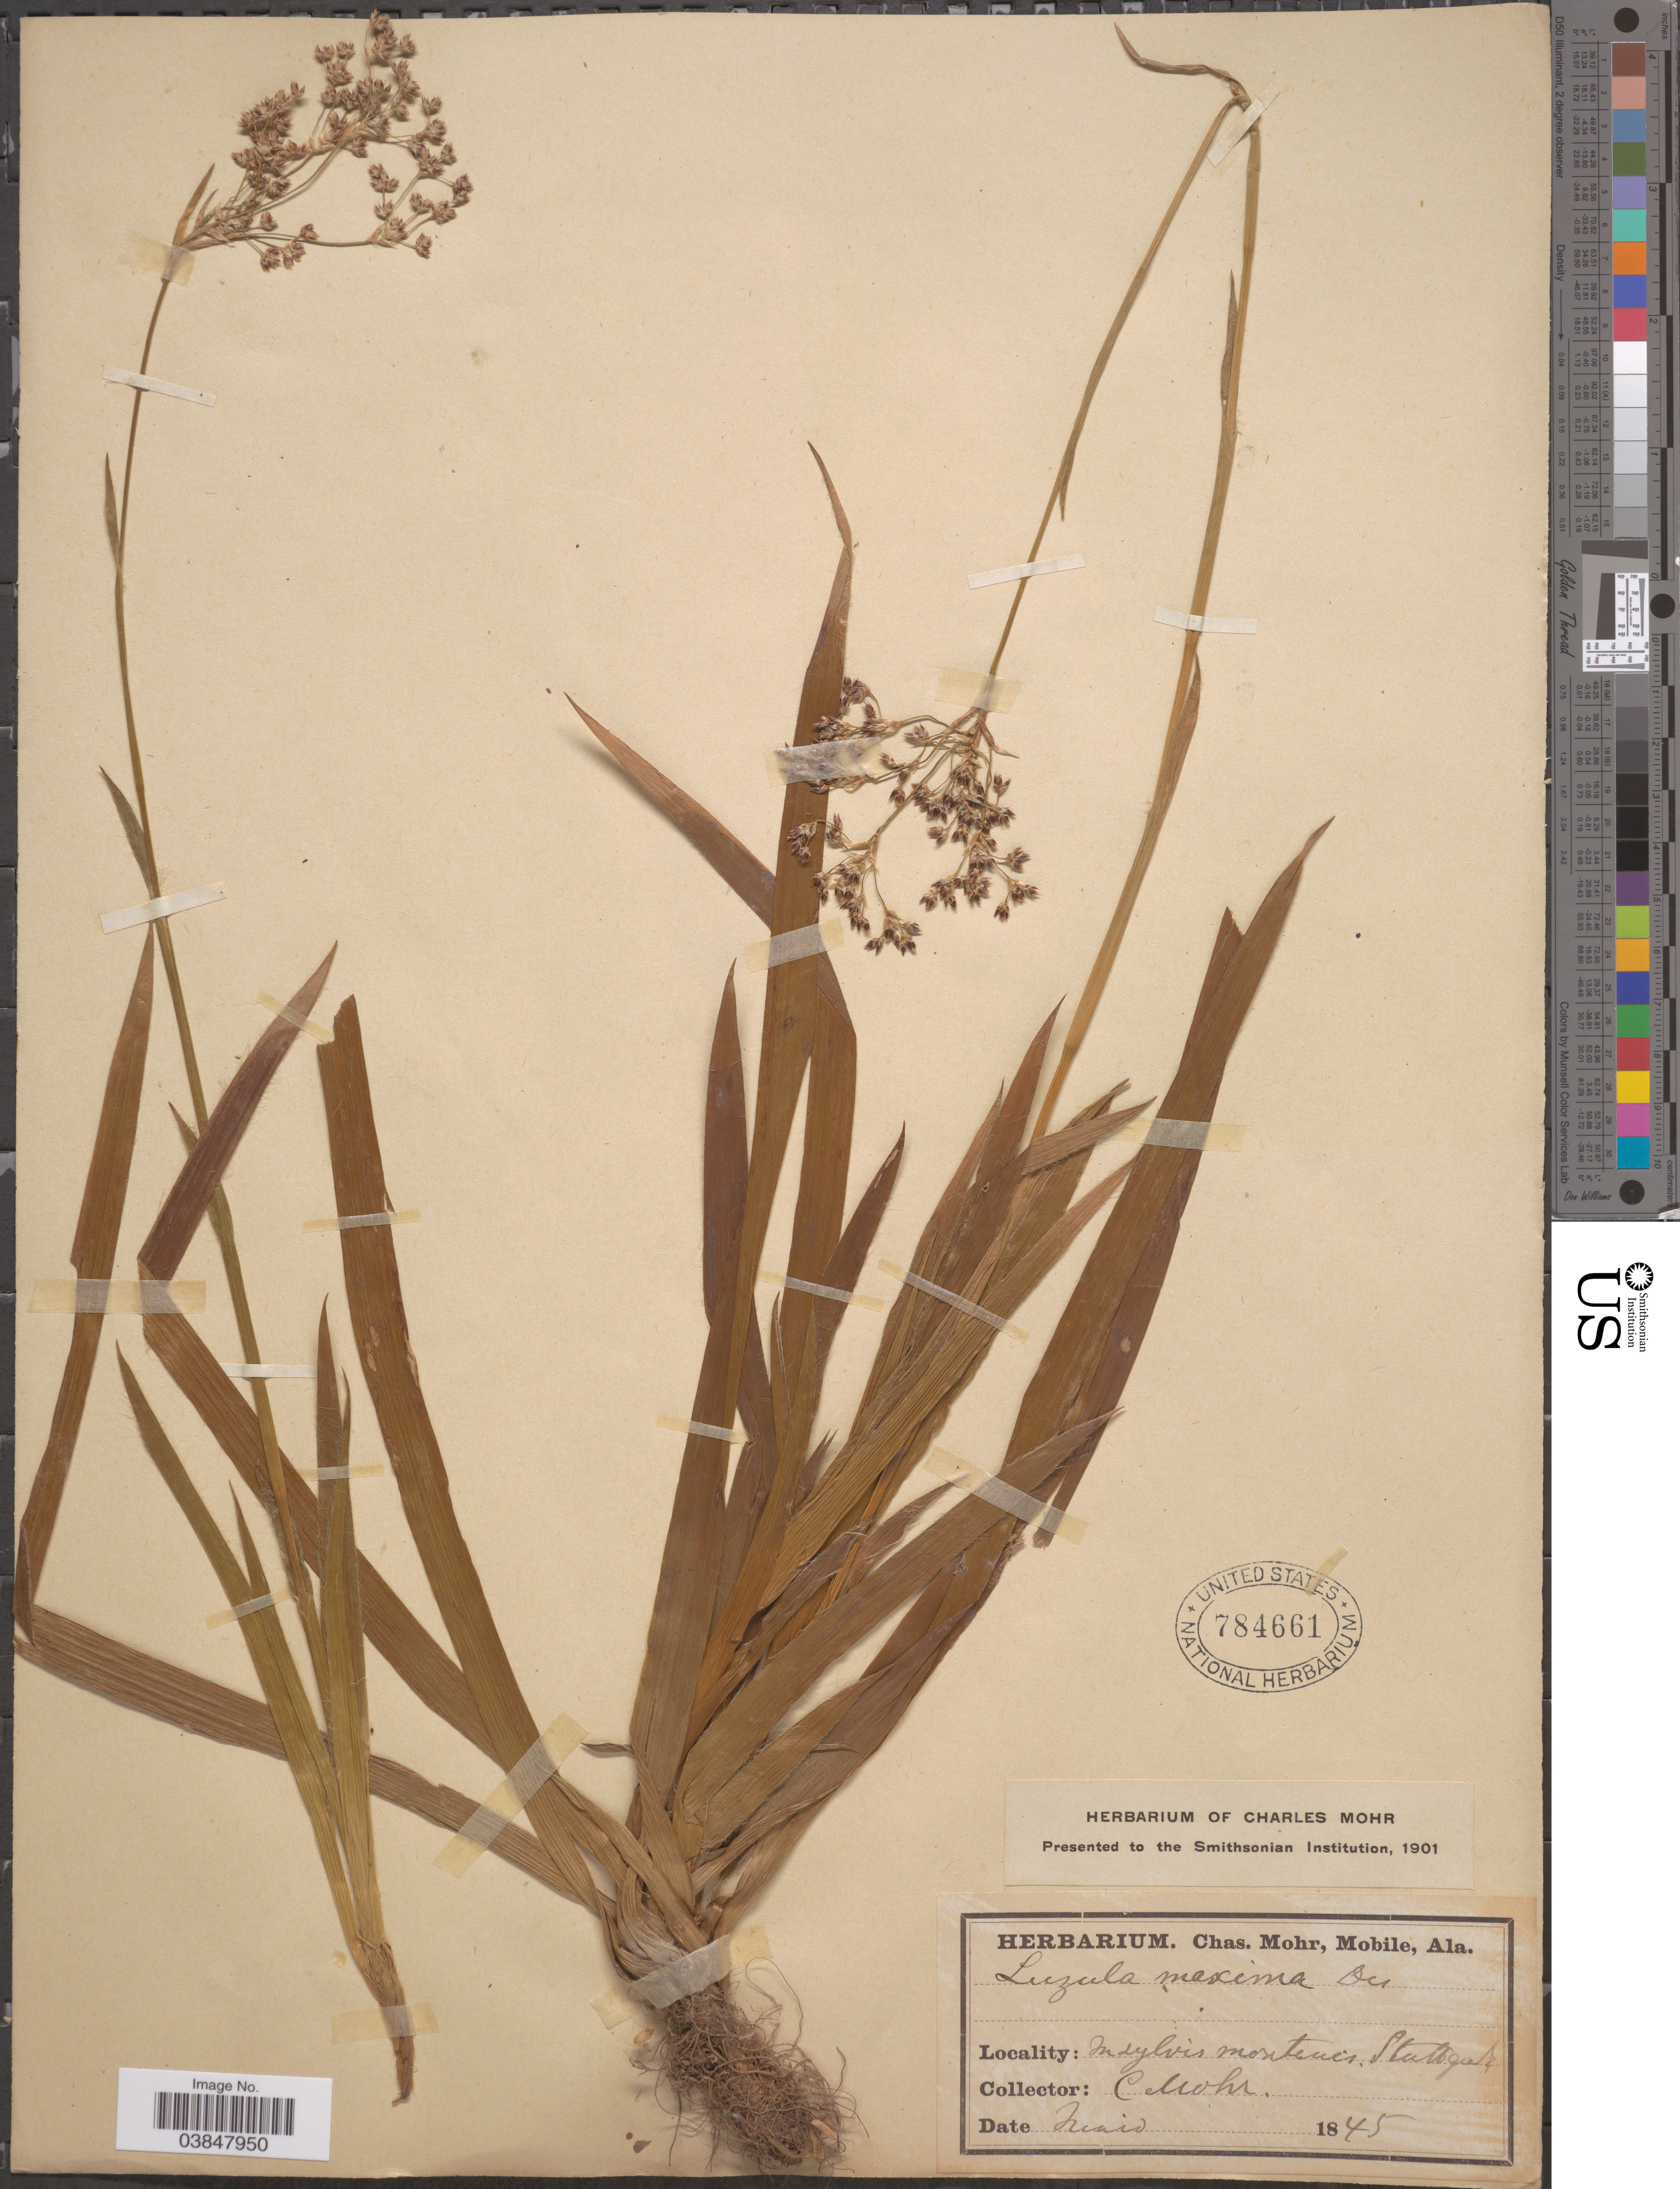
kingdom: Plantae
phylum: Tracheophyta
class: Liliopsida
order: Poales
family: Juncaceae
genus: Luzula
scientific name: Luzula maxima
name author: (Reichard) DC.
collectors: C. T. Mohr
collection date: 1845-05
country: Germany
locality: In sylvis montenis. Stuttgart.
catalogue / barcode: US 784661